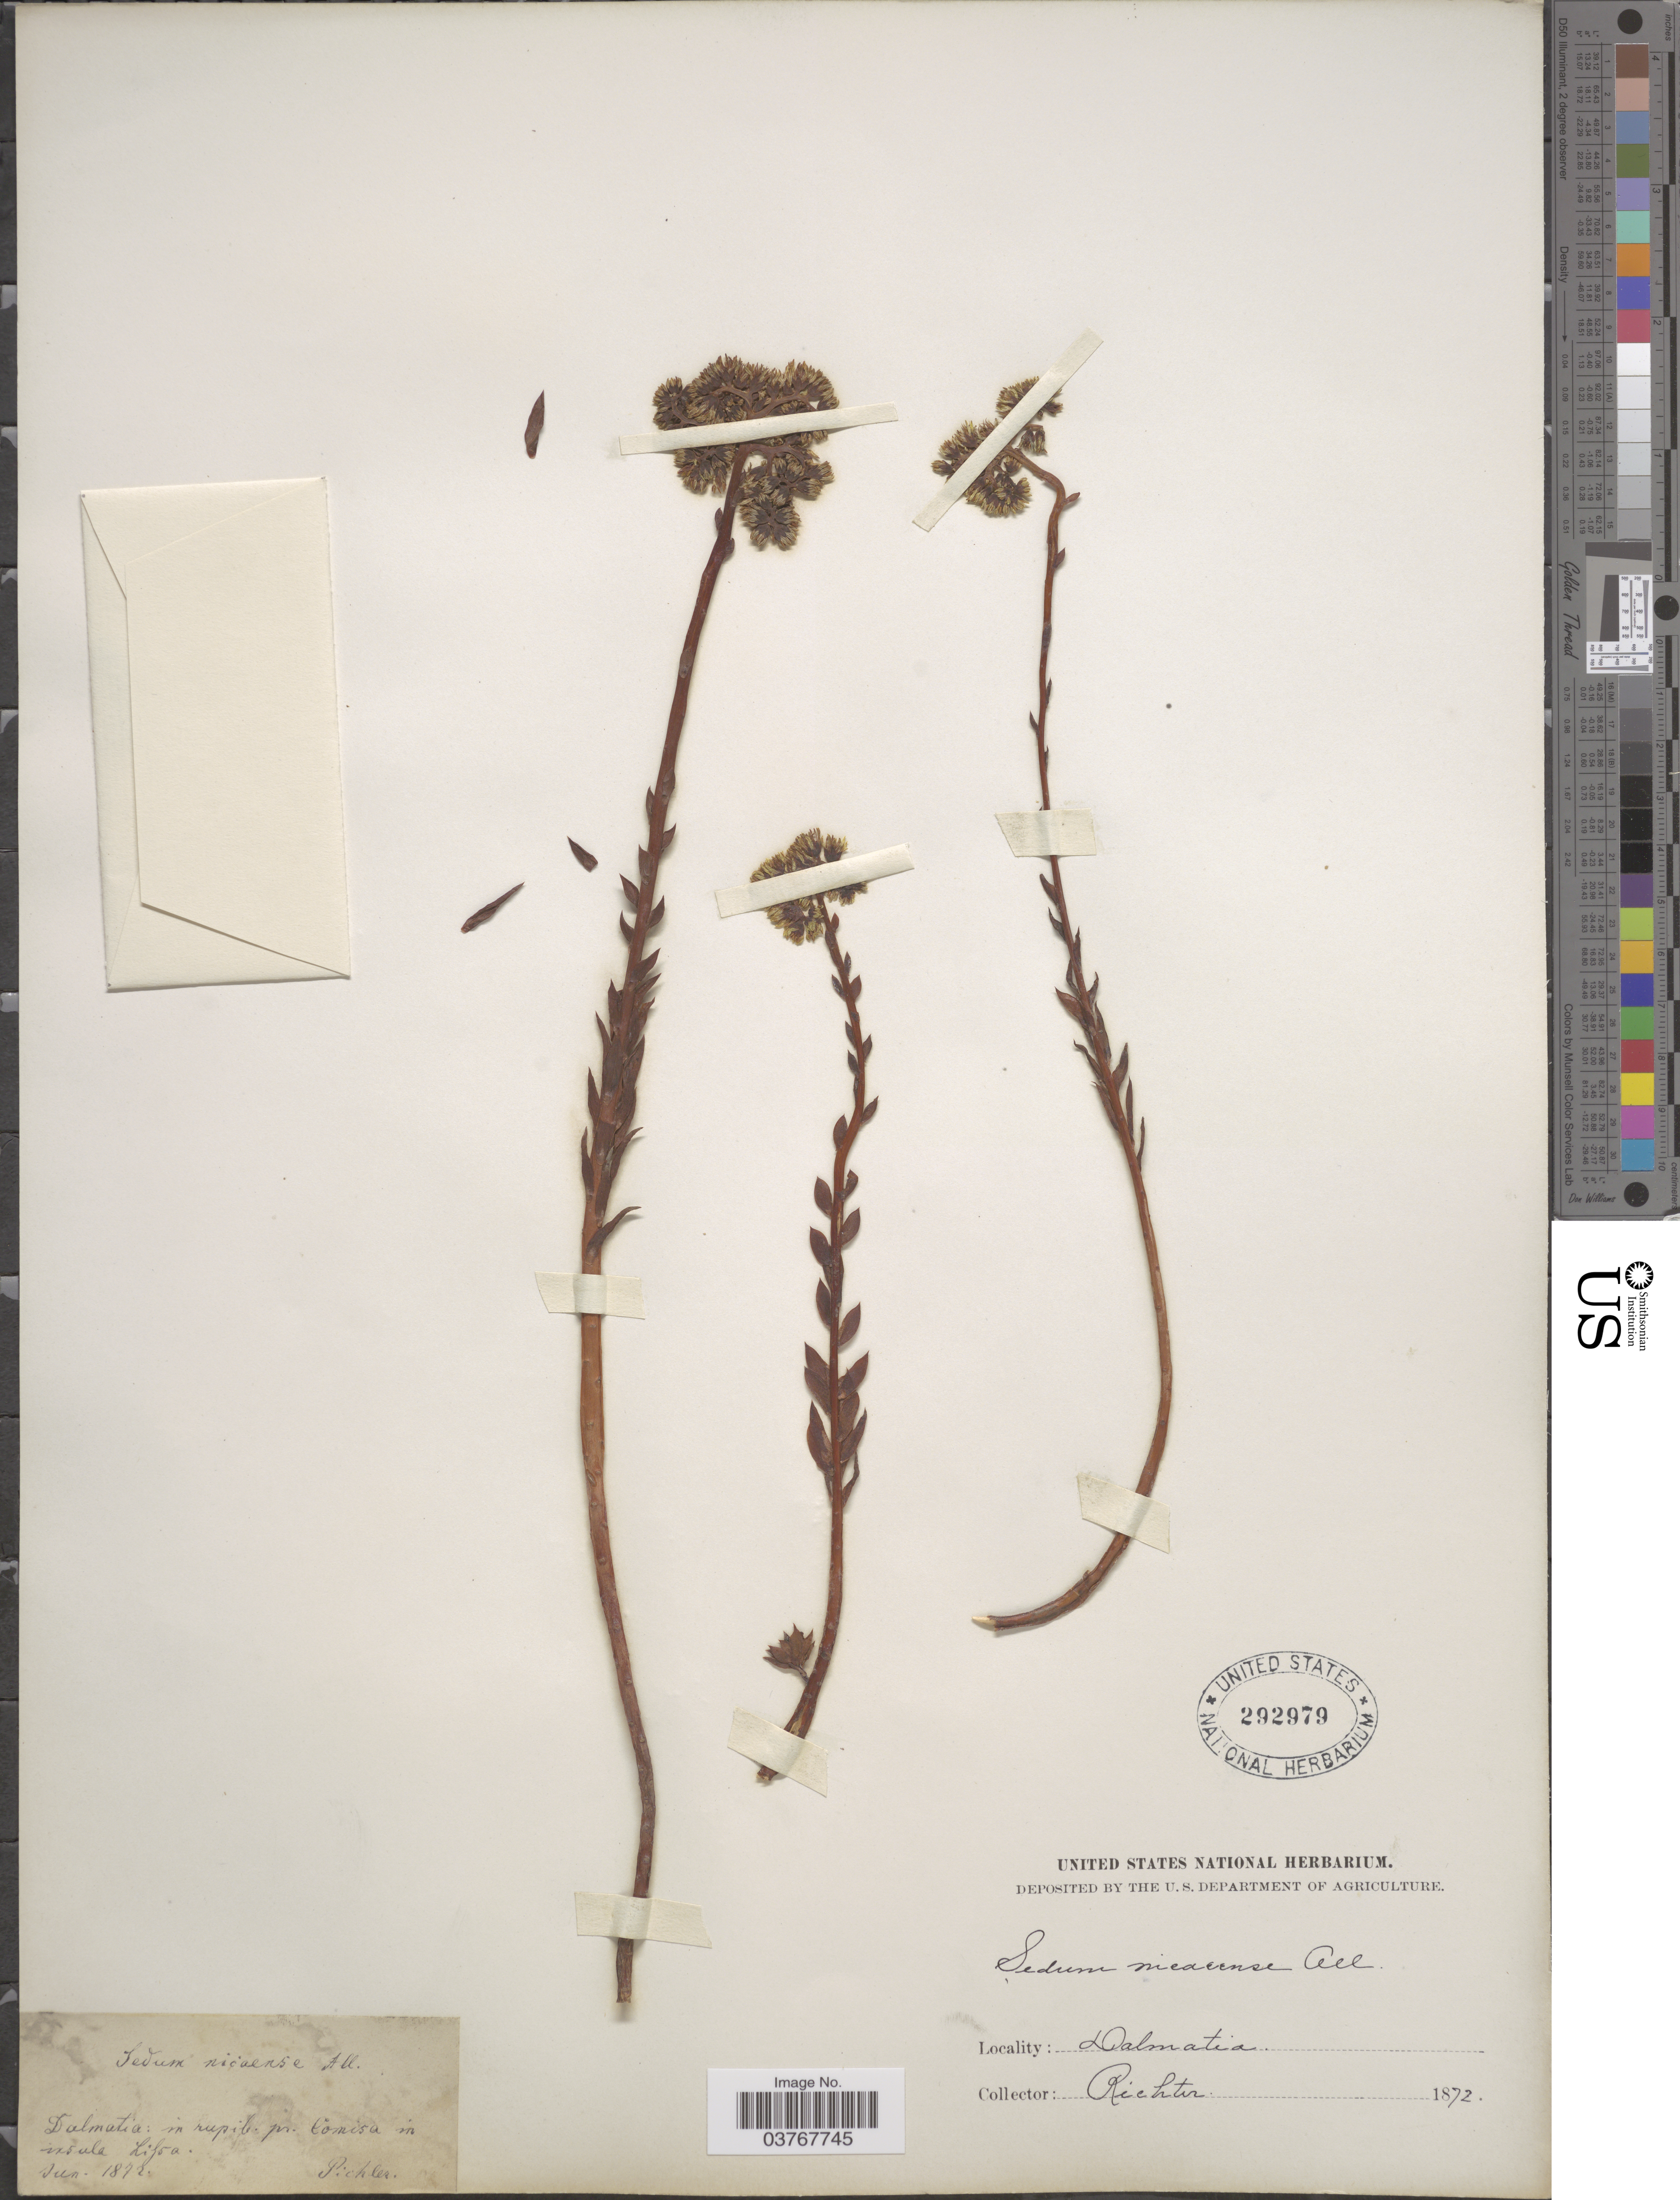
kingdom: Plantae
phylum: Tracheophyta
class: Magnoliopsida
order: Saxifragales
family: Crassulaceae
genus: Sedum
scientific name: Sedum nicaeense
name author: All.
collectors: Pichler & -- Richter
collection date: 1872-06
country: Croatia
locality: Dalmatia: in rupib. pr. Comisa in insula Lifsa. [interpreted]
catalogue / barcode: US 292979